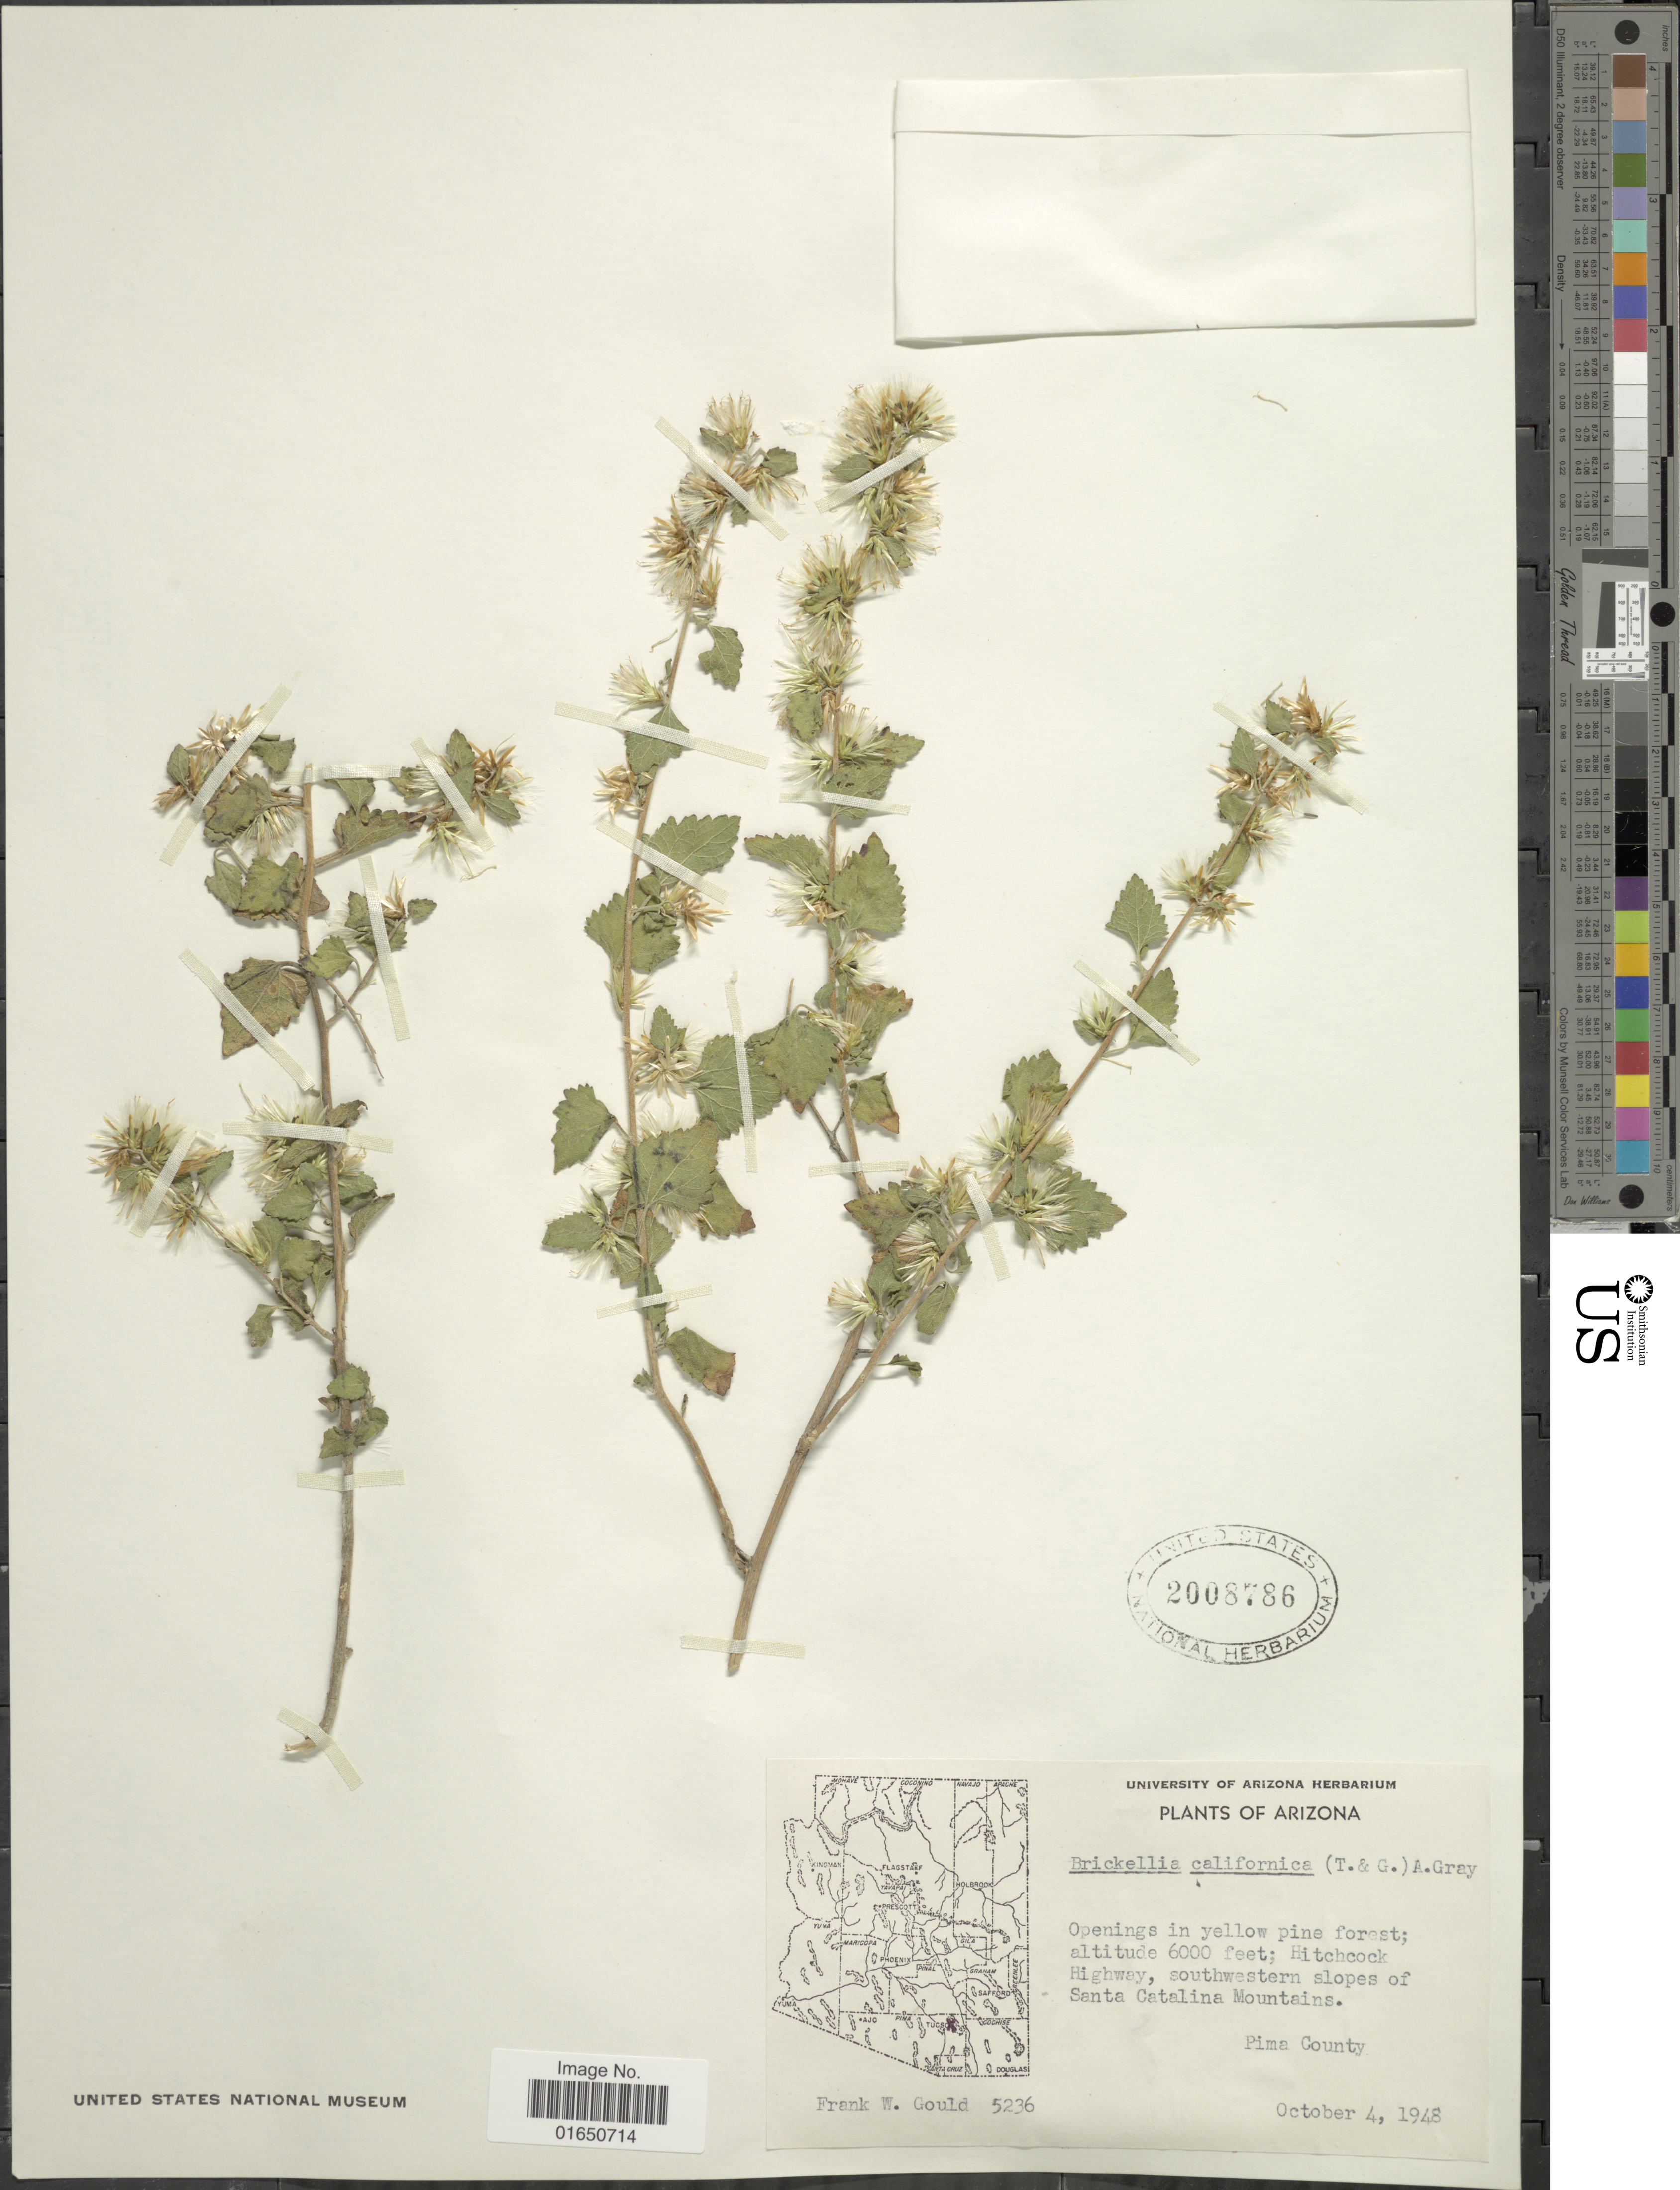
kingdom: Plantae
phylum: Tracheophyta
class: Magnoliopsida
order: Asterales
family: Asteraceae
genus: Brickellia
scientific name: Brickellia californica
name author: (Torr. & A. Gray) A. Gray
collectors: F. W. Gould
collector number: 5236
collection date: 1948-10-04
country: United States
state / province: Arizona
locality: Hitchcock Highway, southwestern slopes of Santa Catalina Mountains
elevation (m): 1829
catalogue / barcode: US 2008786